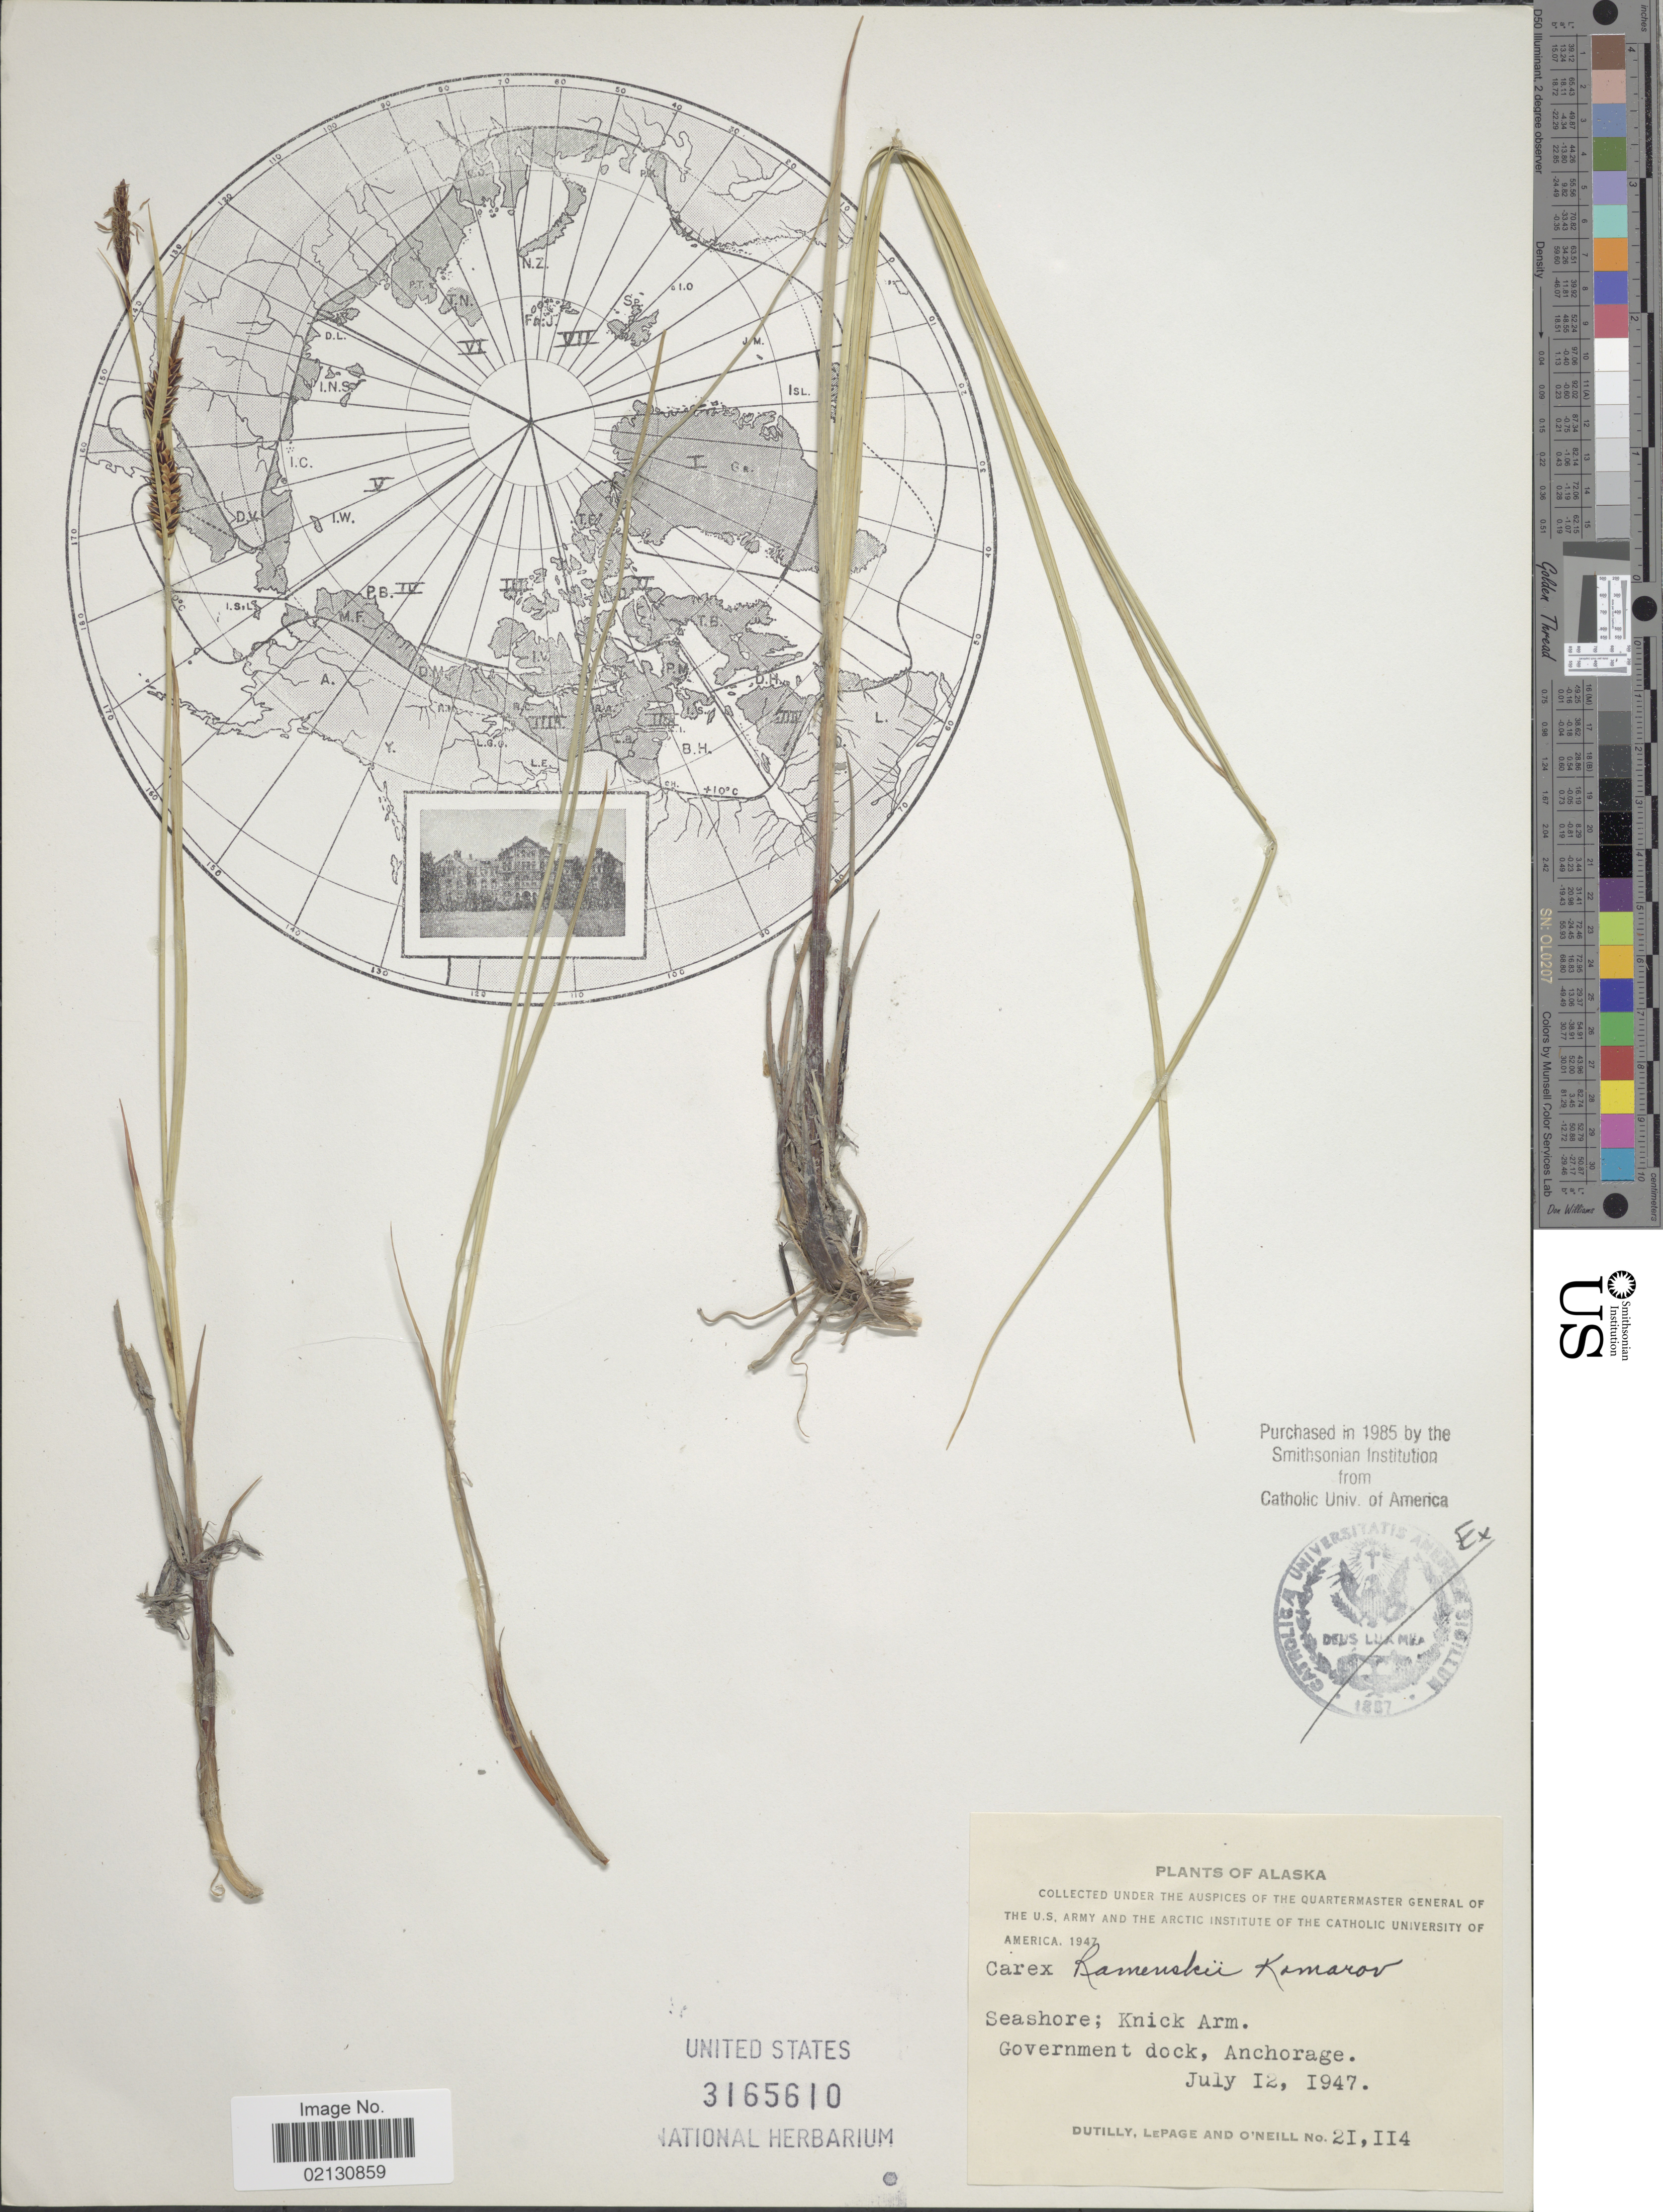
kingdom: Plantae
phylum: Tracheophyta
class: Liliopsida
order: Poales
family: Cyperaceae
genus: Carex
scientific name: Carex ramenskii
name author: Kom.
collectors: -. Dutilly, -. LePage & O' Neill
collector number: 21114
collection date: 1947-07-12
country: United States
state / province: Alaska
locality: Seashore; Knick Arm. Government dock, Anchorage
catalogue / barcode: US 3165610